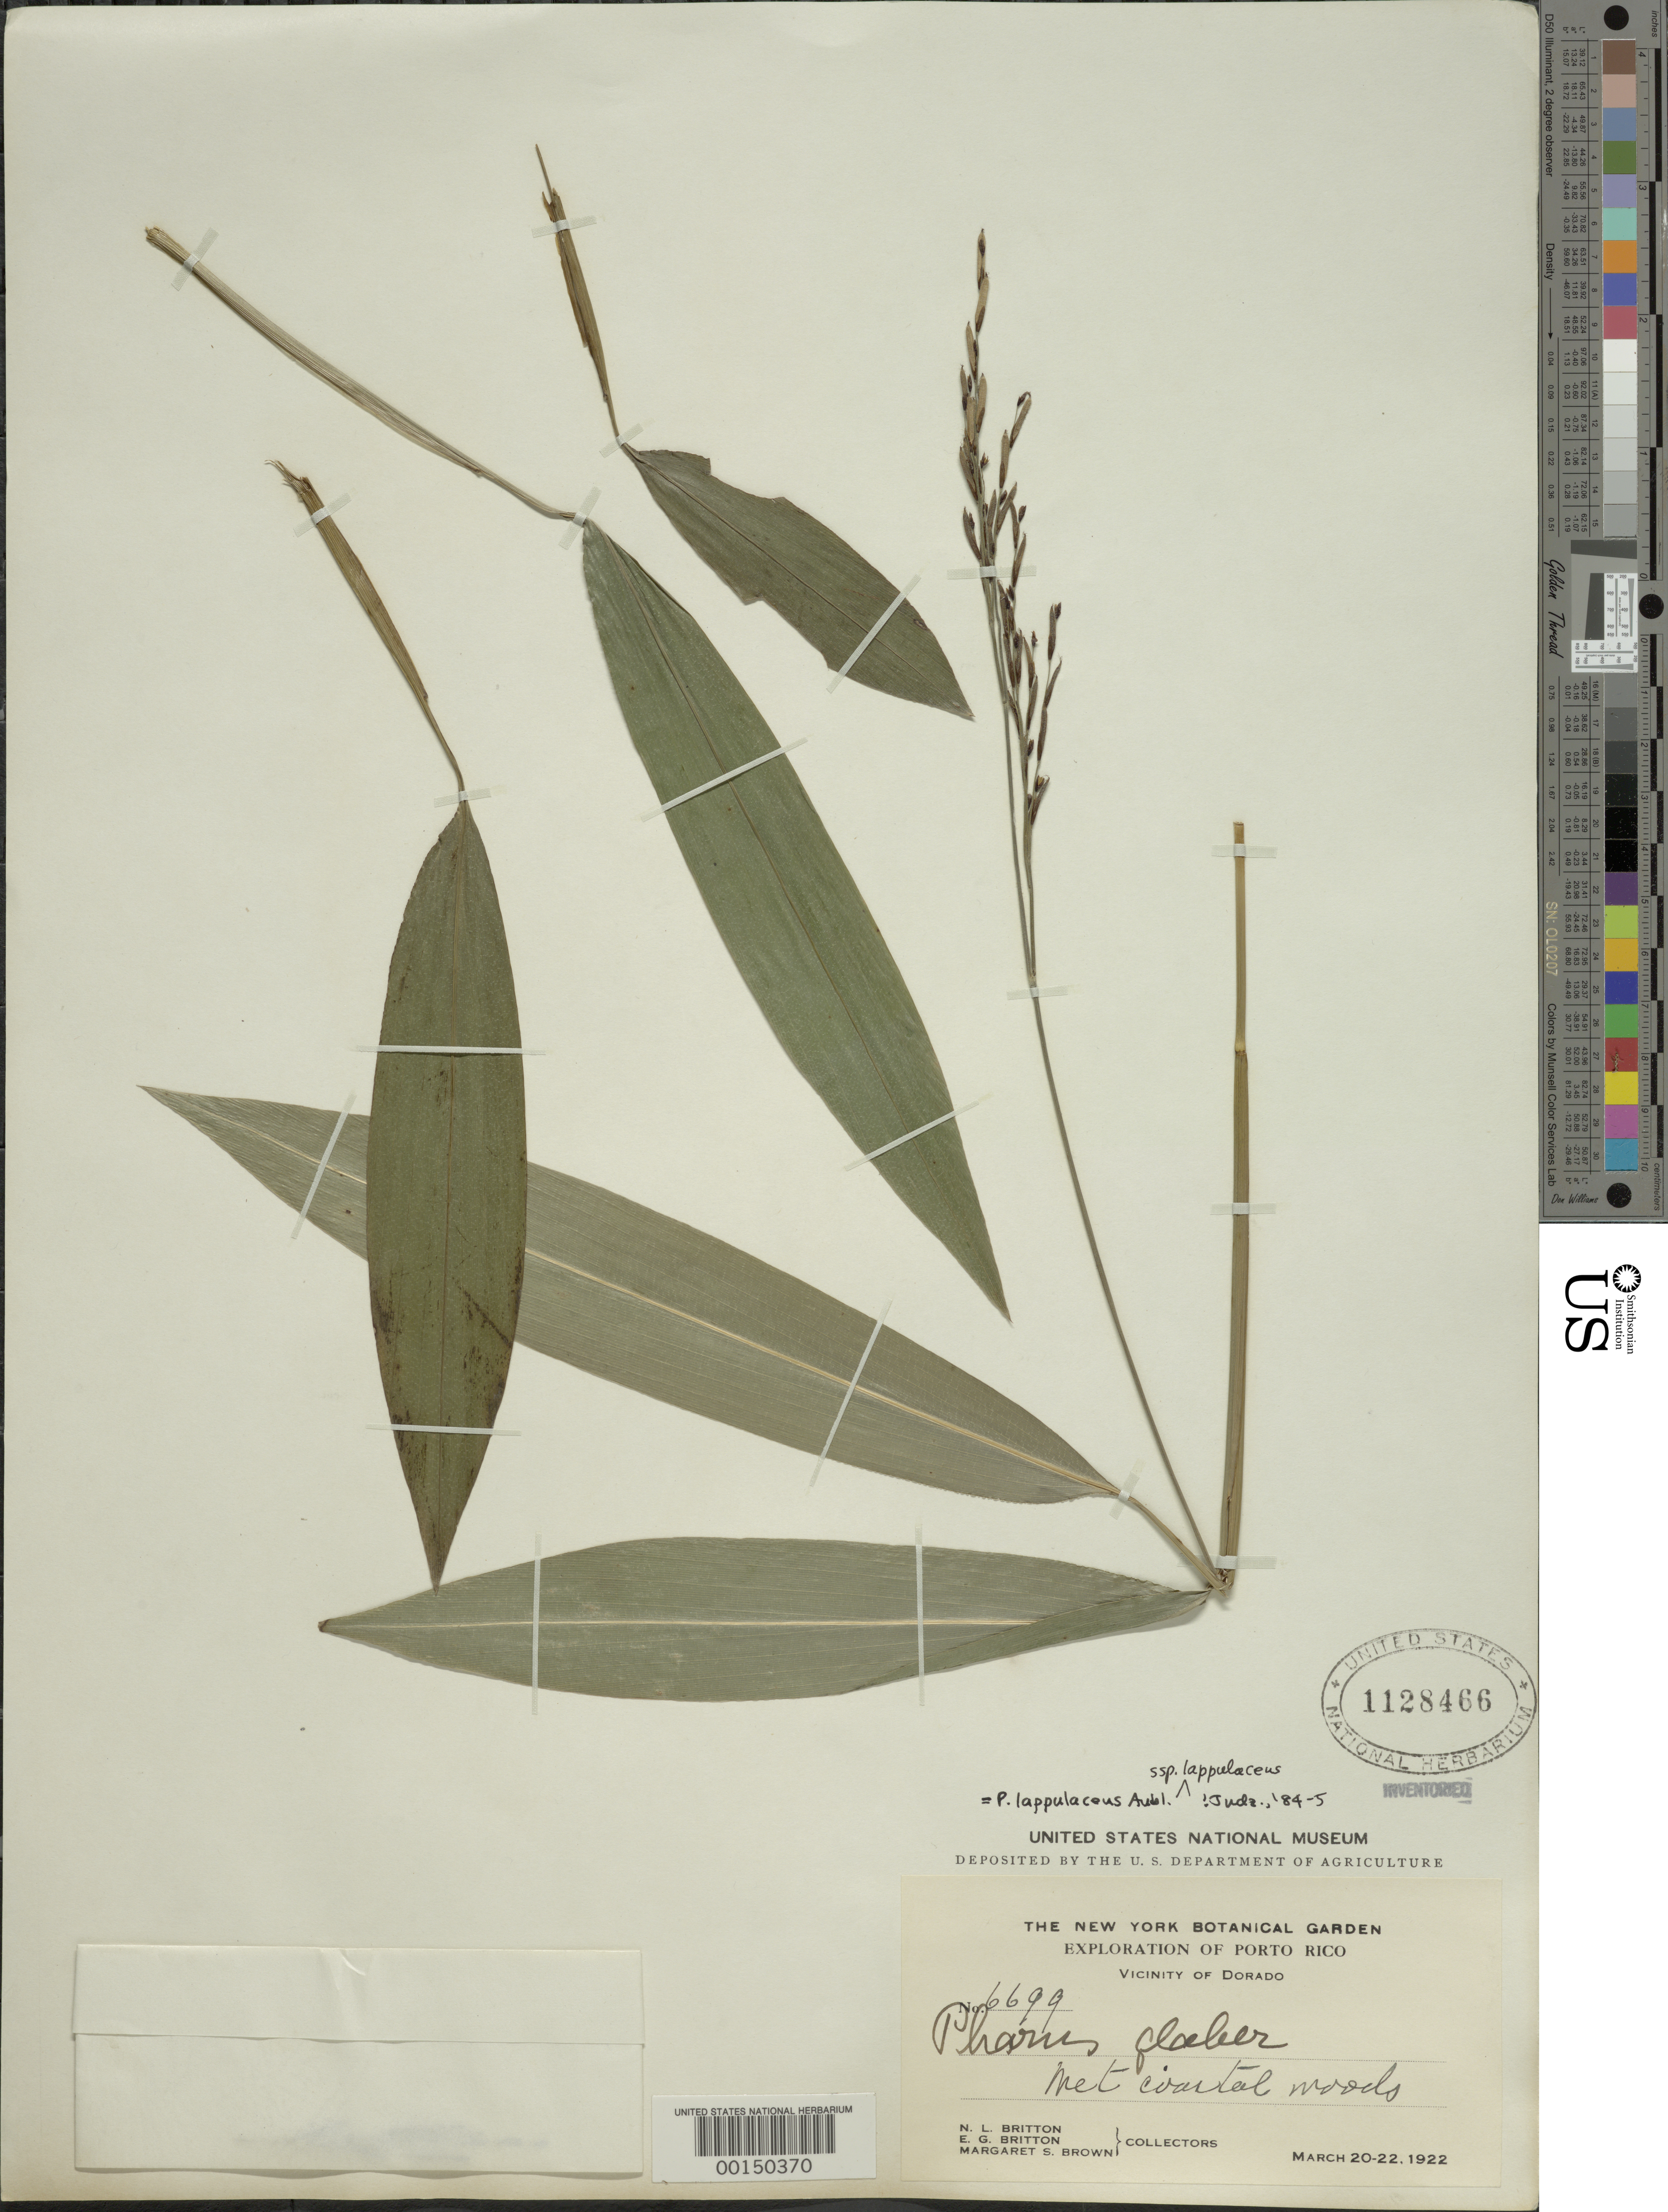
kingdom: Plantae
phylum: Tracheophyta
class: Liliopsida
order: Poales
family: Poaceae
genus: Pharus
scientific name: Pharus lappulaceus subsp. lappulaceus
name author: Aubl.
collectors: N. Britton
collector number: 6699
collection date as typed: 20 Mar 1922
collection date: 1922-03-20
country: Puerto Rico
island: Greater Antilles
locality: Dorado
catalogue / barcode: US 1128466